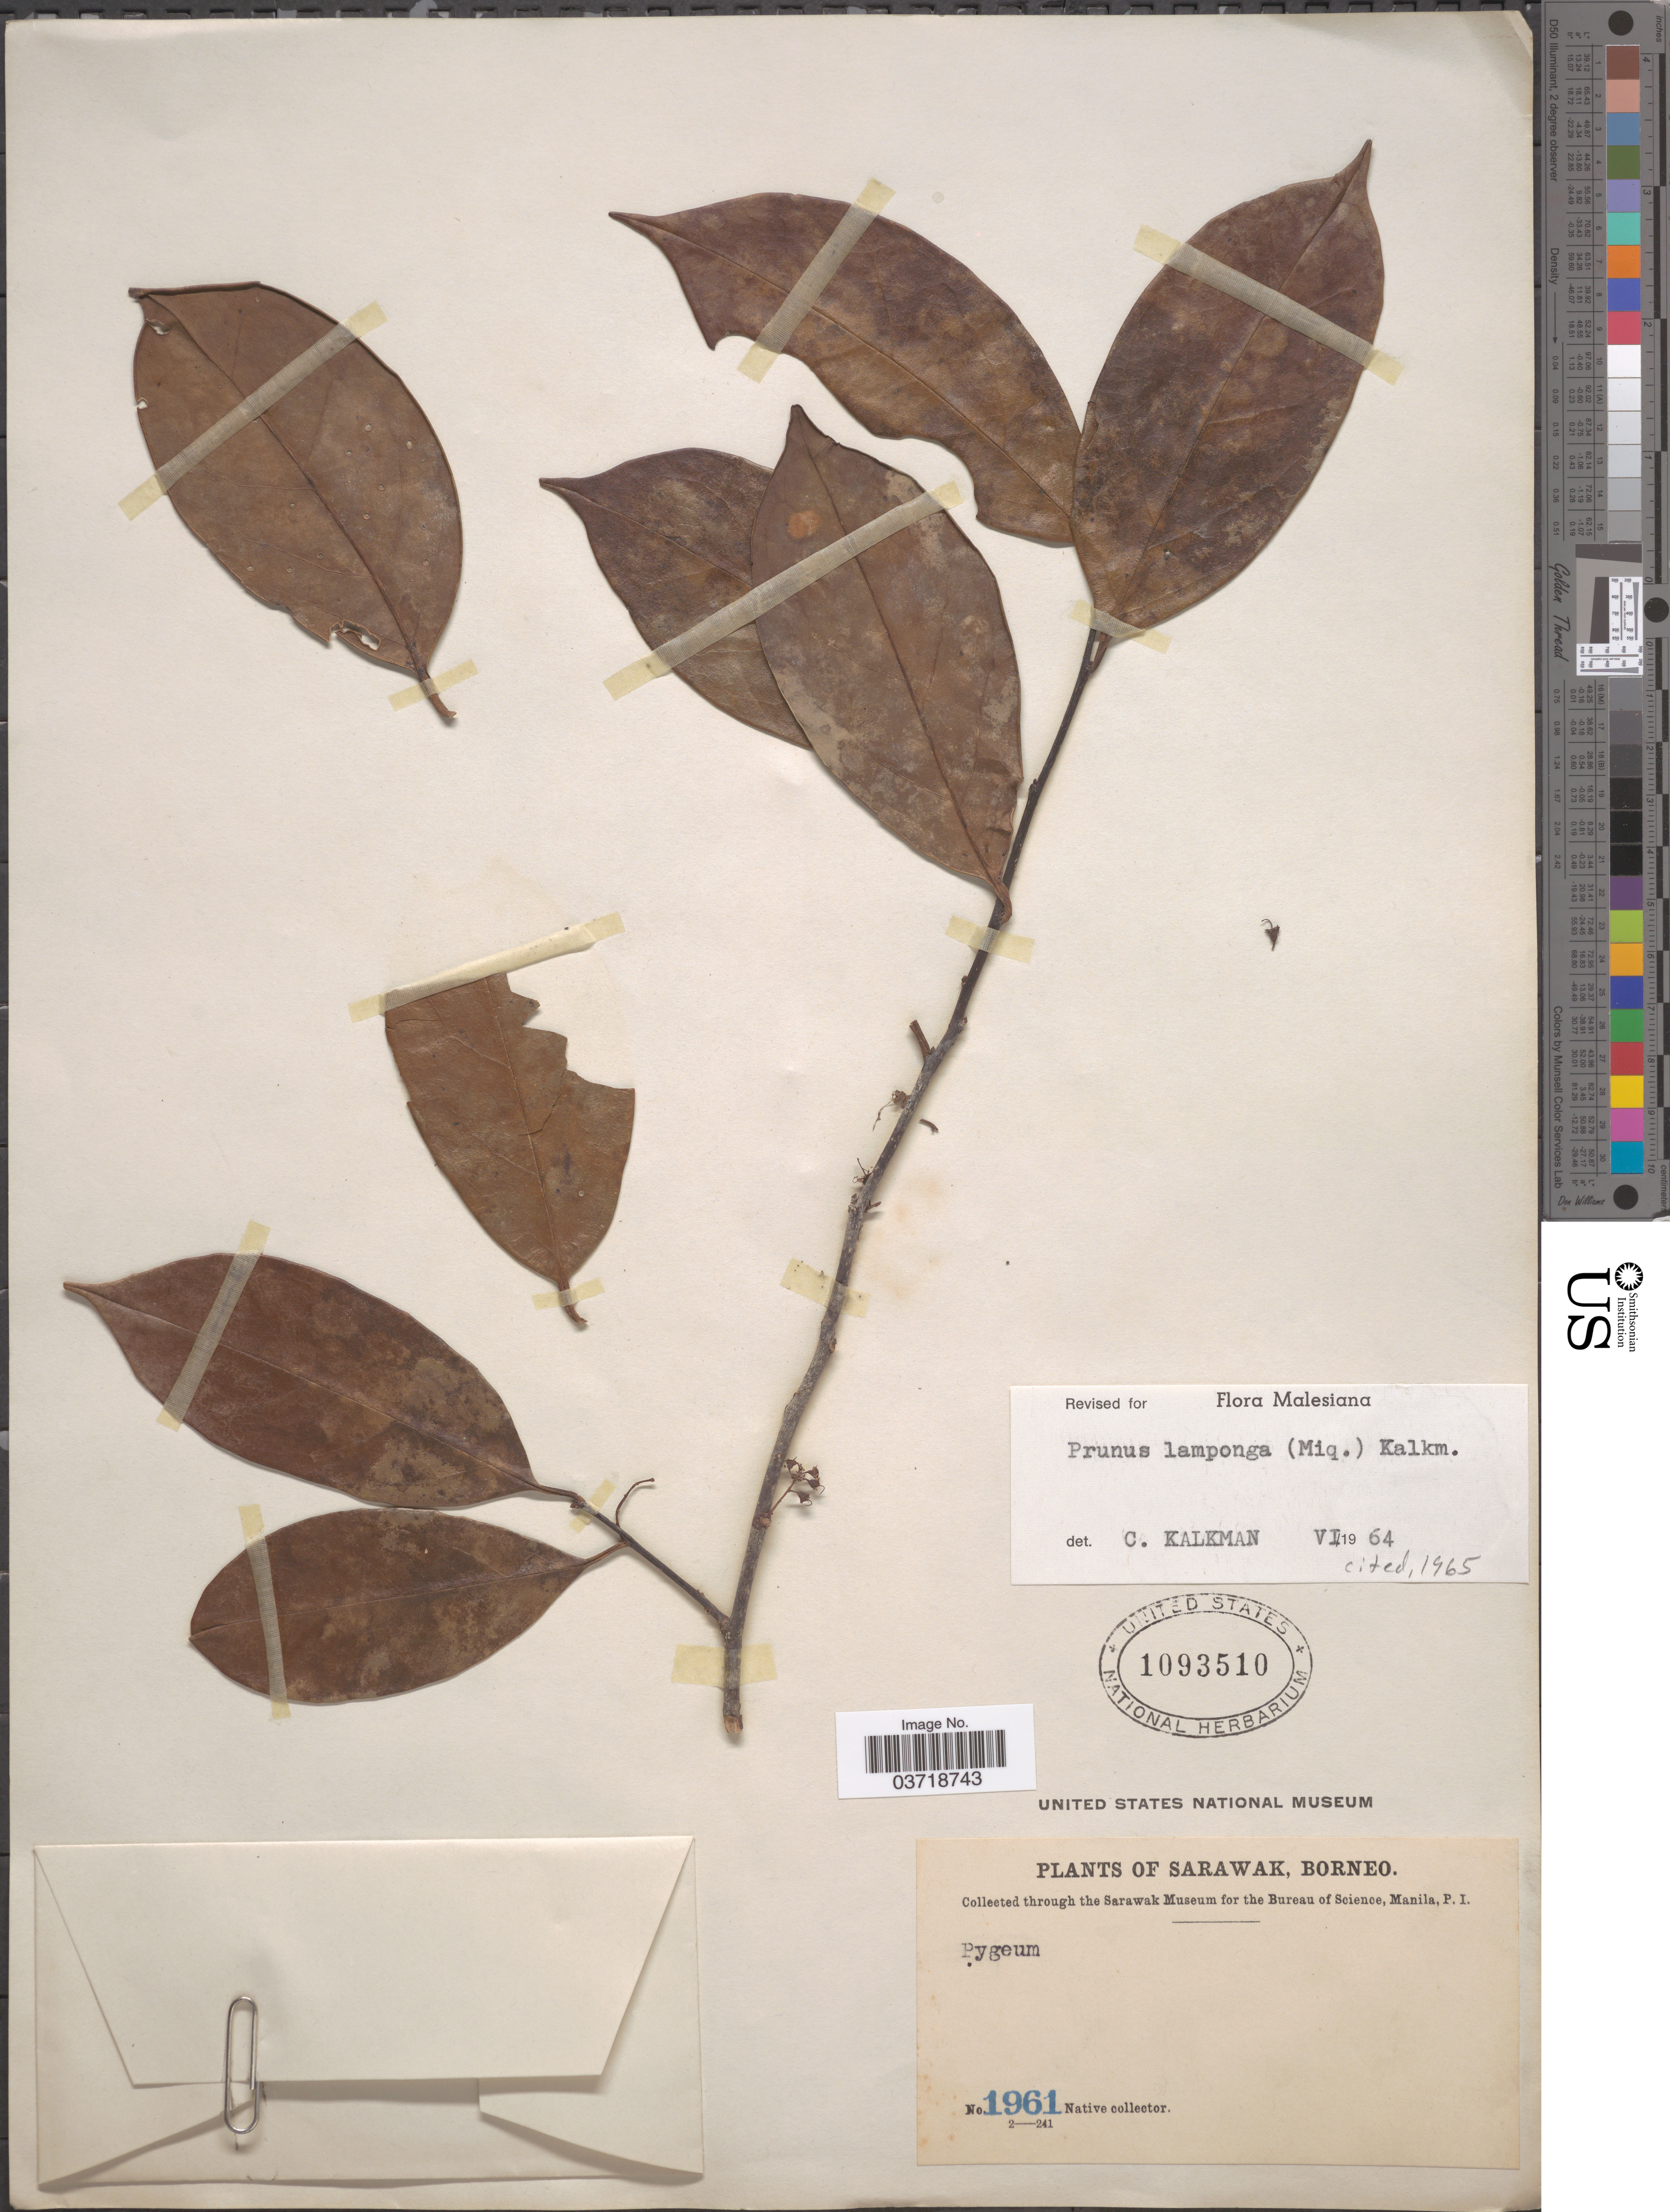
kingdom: Plantae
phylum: Tracheophyta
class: Magnoliopsida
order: Rosales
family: Rosaceae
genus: Prunus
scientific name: Prunus lamponga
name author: (Miq.) Kalkman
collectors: Native collector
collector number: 1961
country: Malaysia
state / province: Sarawak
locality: Borneo.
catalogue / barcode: US 1093510